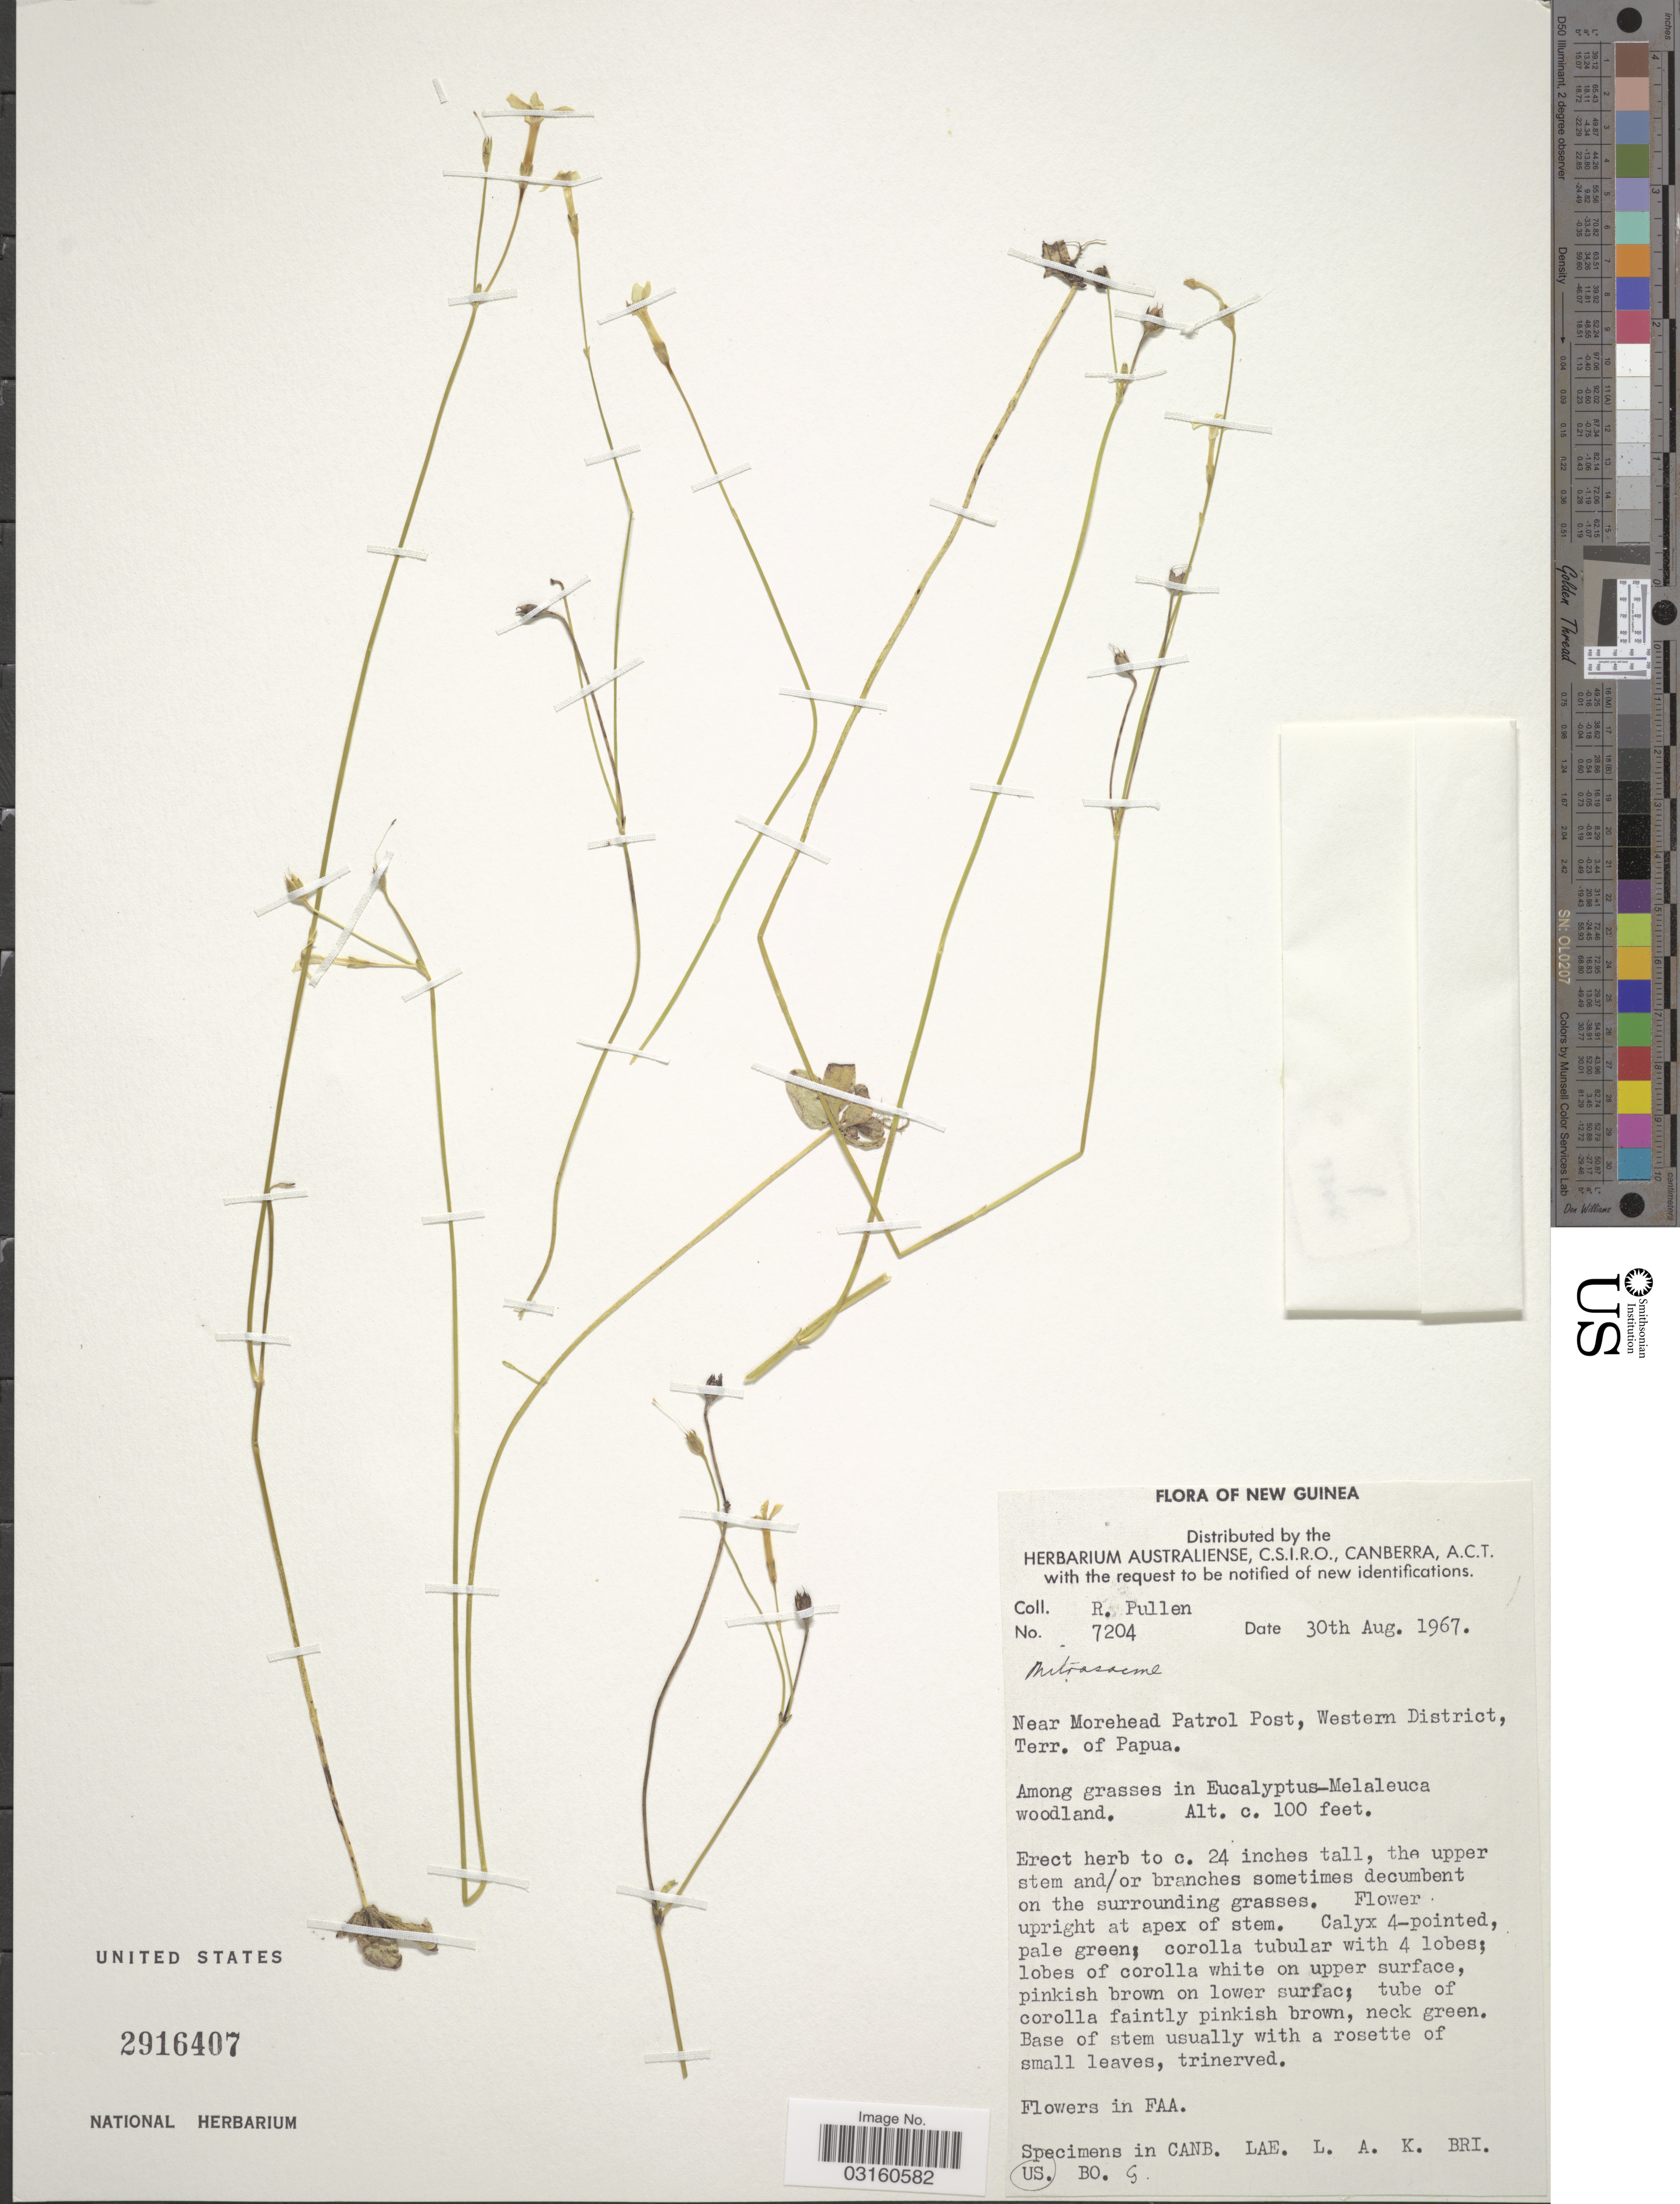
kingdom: Plantae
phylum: Tracheophyta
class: Magnoliopsida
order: Gentianales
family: Loganiaceae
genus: Mitrasacme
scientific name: Mitrasacme sp.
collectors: R. Pullen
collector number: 7204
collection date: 1967-08-30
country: Papua New Guinea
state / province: Manus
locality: New Guinea. Near Morehead Patrol Post, Western District, Terr. of Papua.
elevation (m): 30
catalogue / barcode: US 2916407